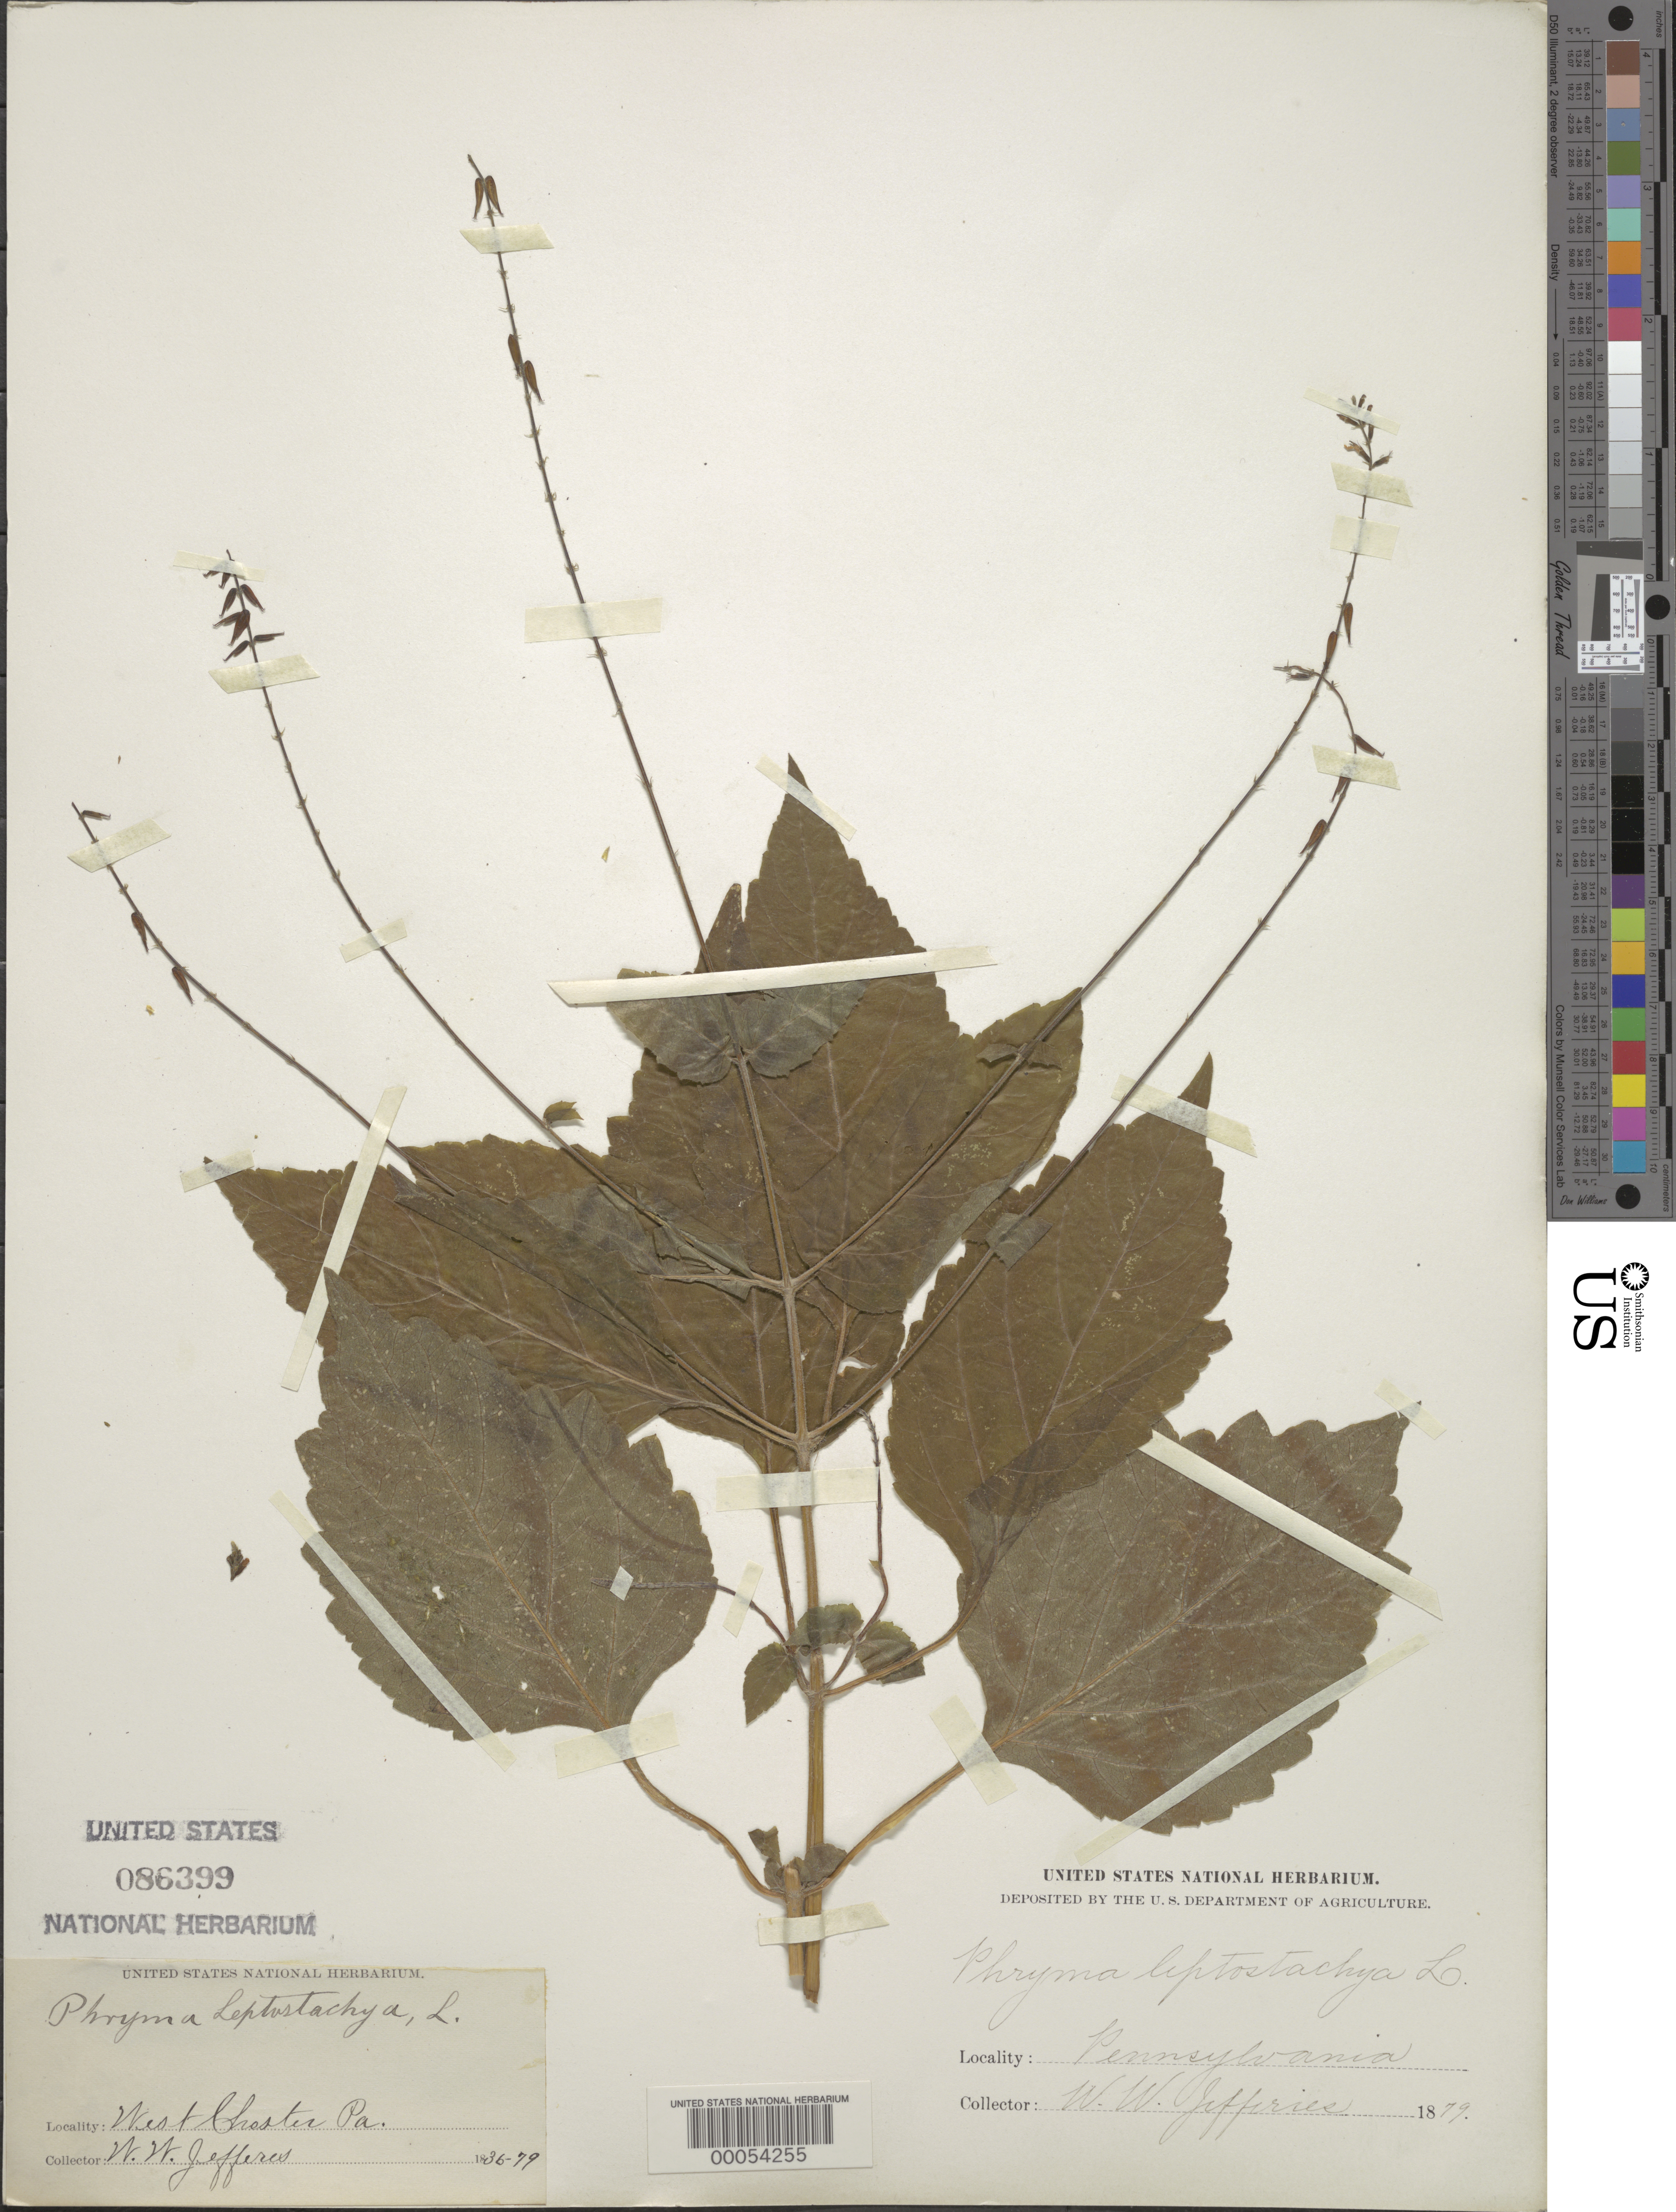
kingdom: Plantae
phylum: Tracheophyta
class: Magnoliopsida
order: Lamiales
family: Phrymaceae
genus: Phryma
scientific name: Phryma leptostachya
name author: L.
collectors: W. Jeffries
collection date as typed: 1879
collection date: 1879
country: United States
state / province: Pennsylvania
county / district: Chester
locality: West chester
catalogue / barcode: US 86399